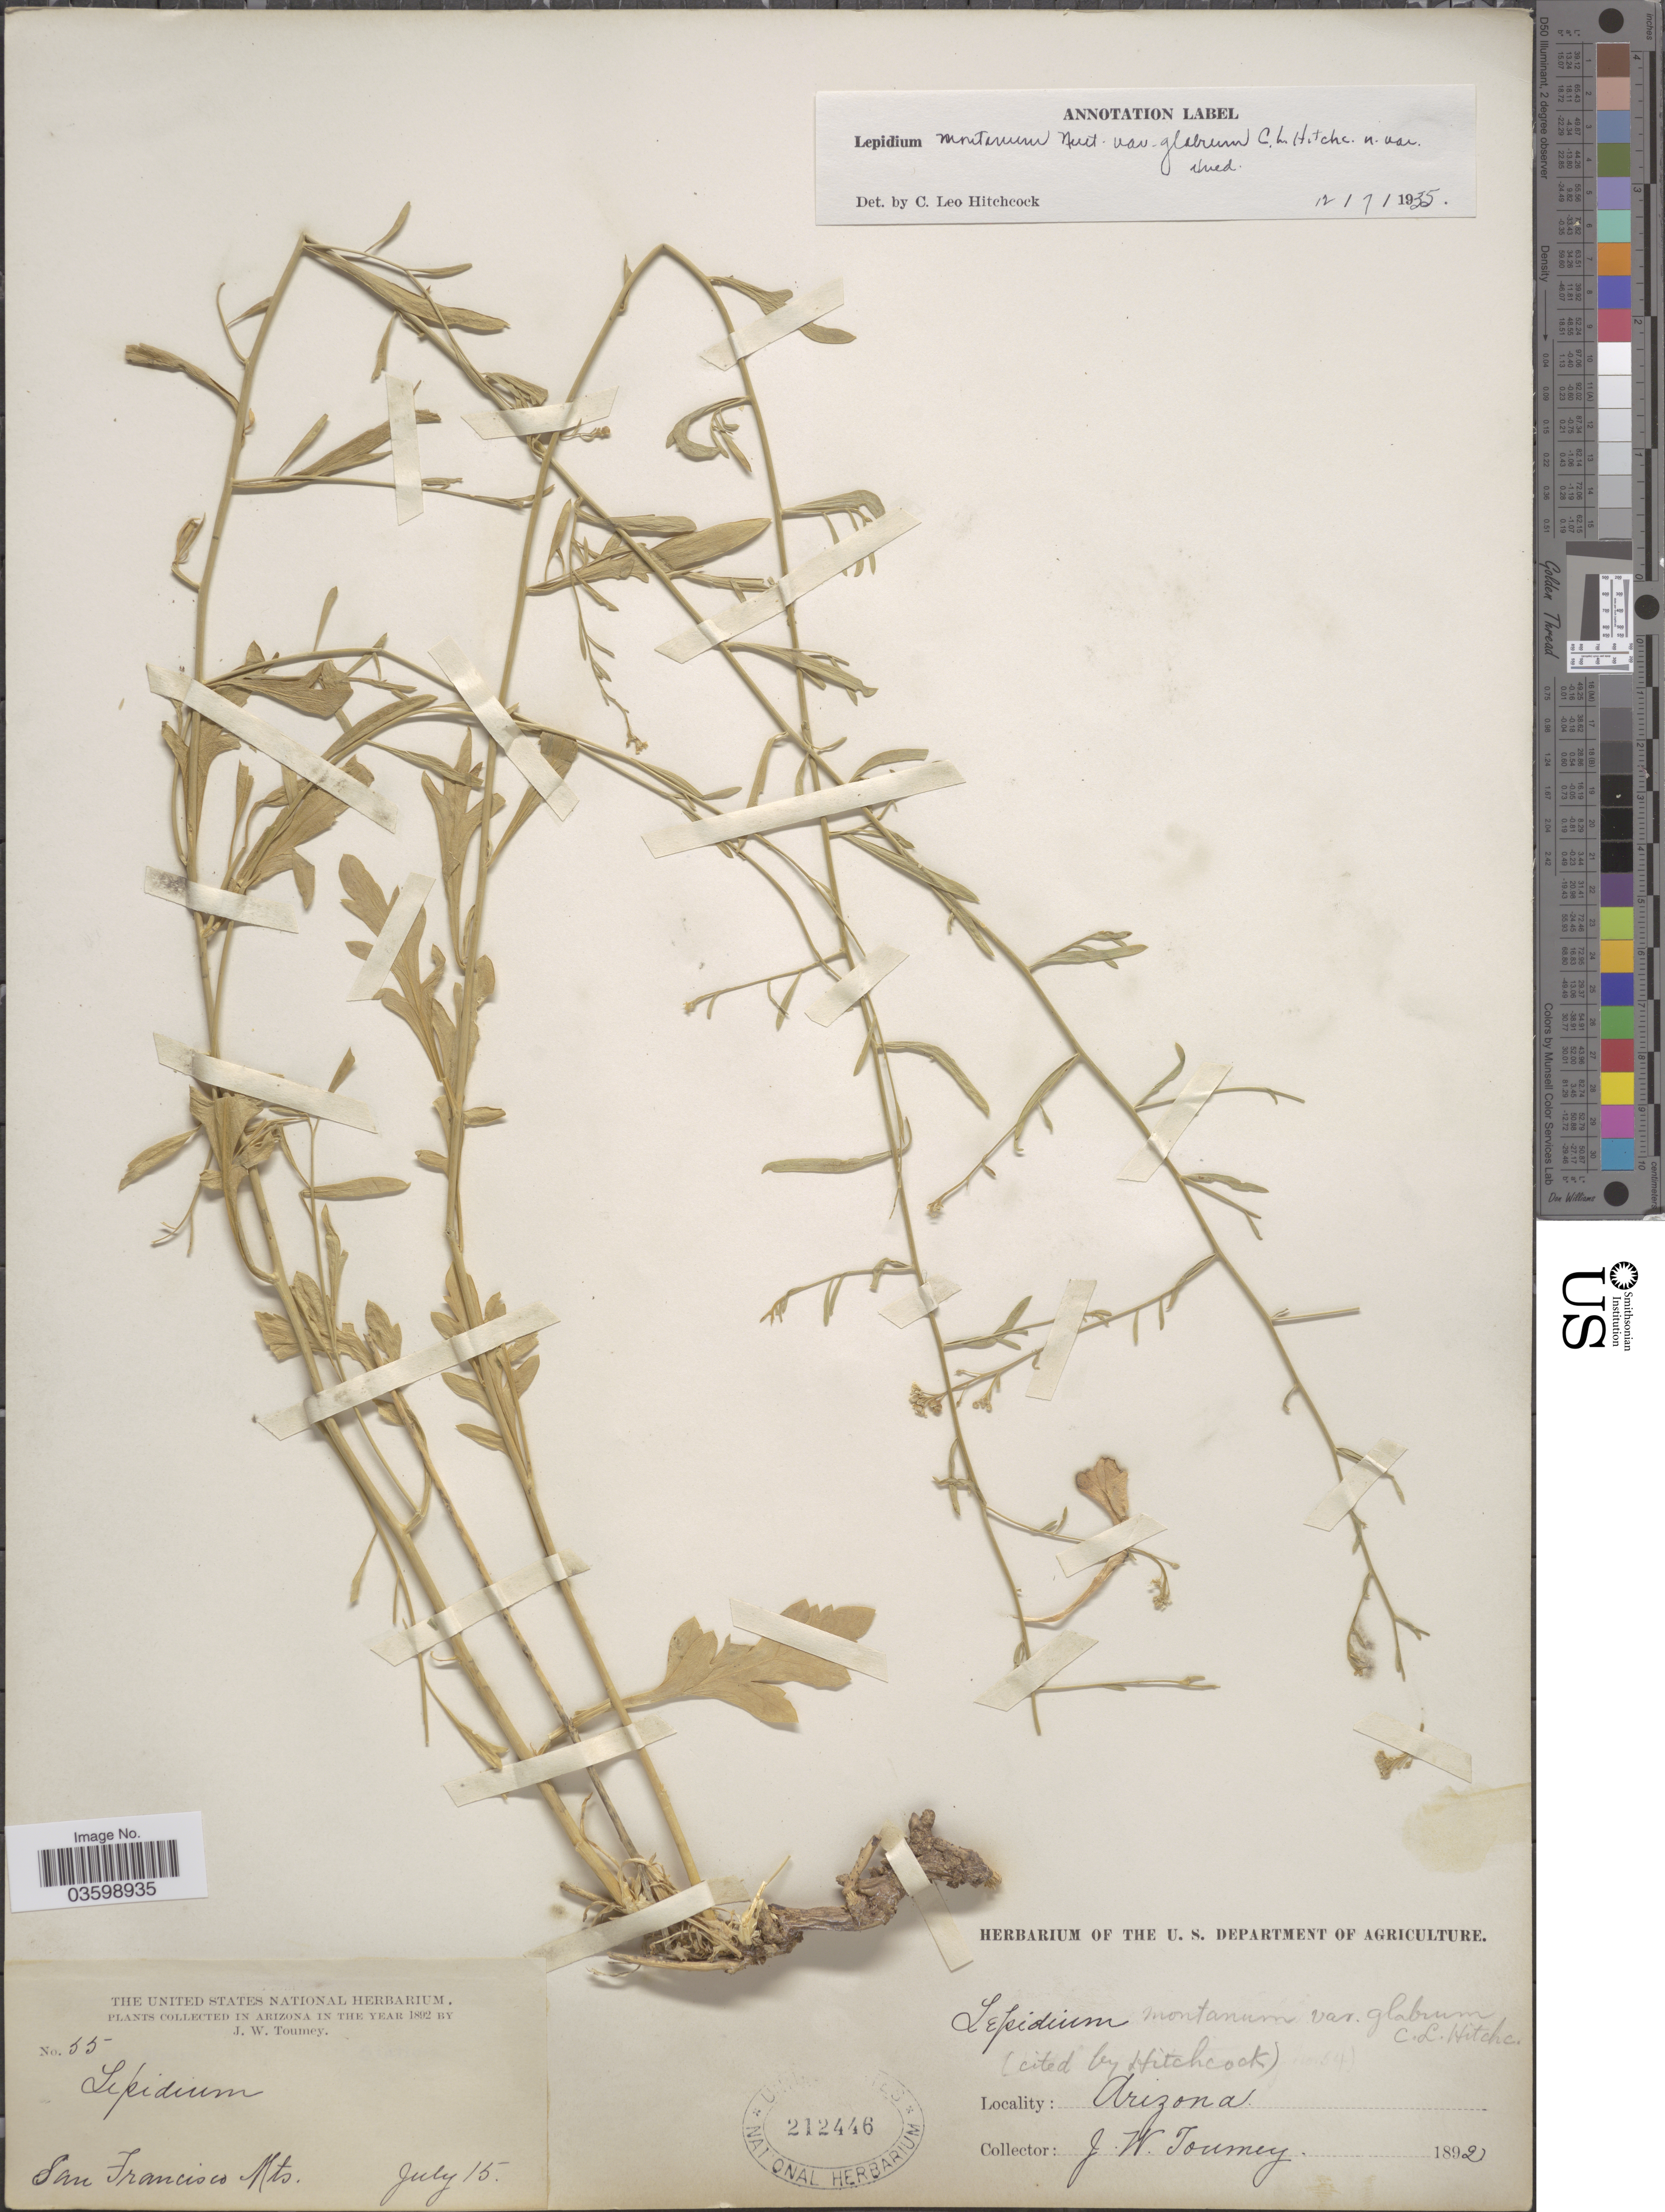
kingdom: Plantae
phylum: Tracheophyta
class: Magnoliopsida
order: Brassicales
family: Brassicaceae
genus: Lepidium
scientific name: Lepidium montanum var. glabrum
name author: C.L. Hitchc.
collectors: J. W. Toumey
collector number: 55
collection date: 1892-07-15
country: United States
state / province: Arizona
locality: San Francisco Mts.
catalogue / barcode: US 212446